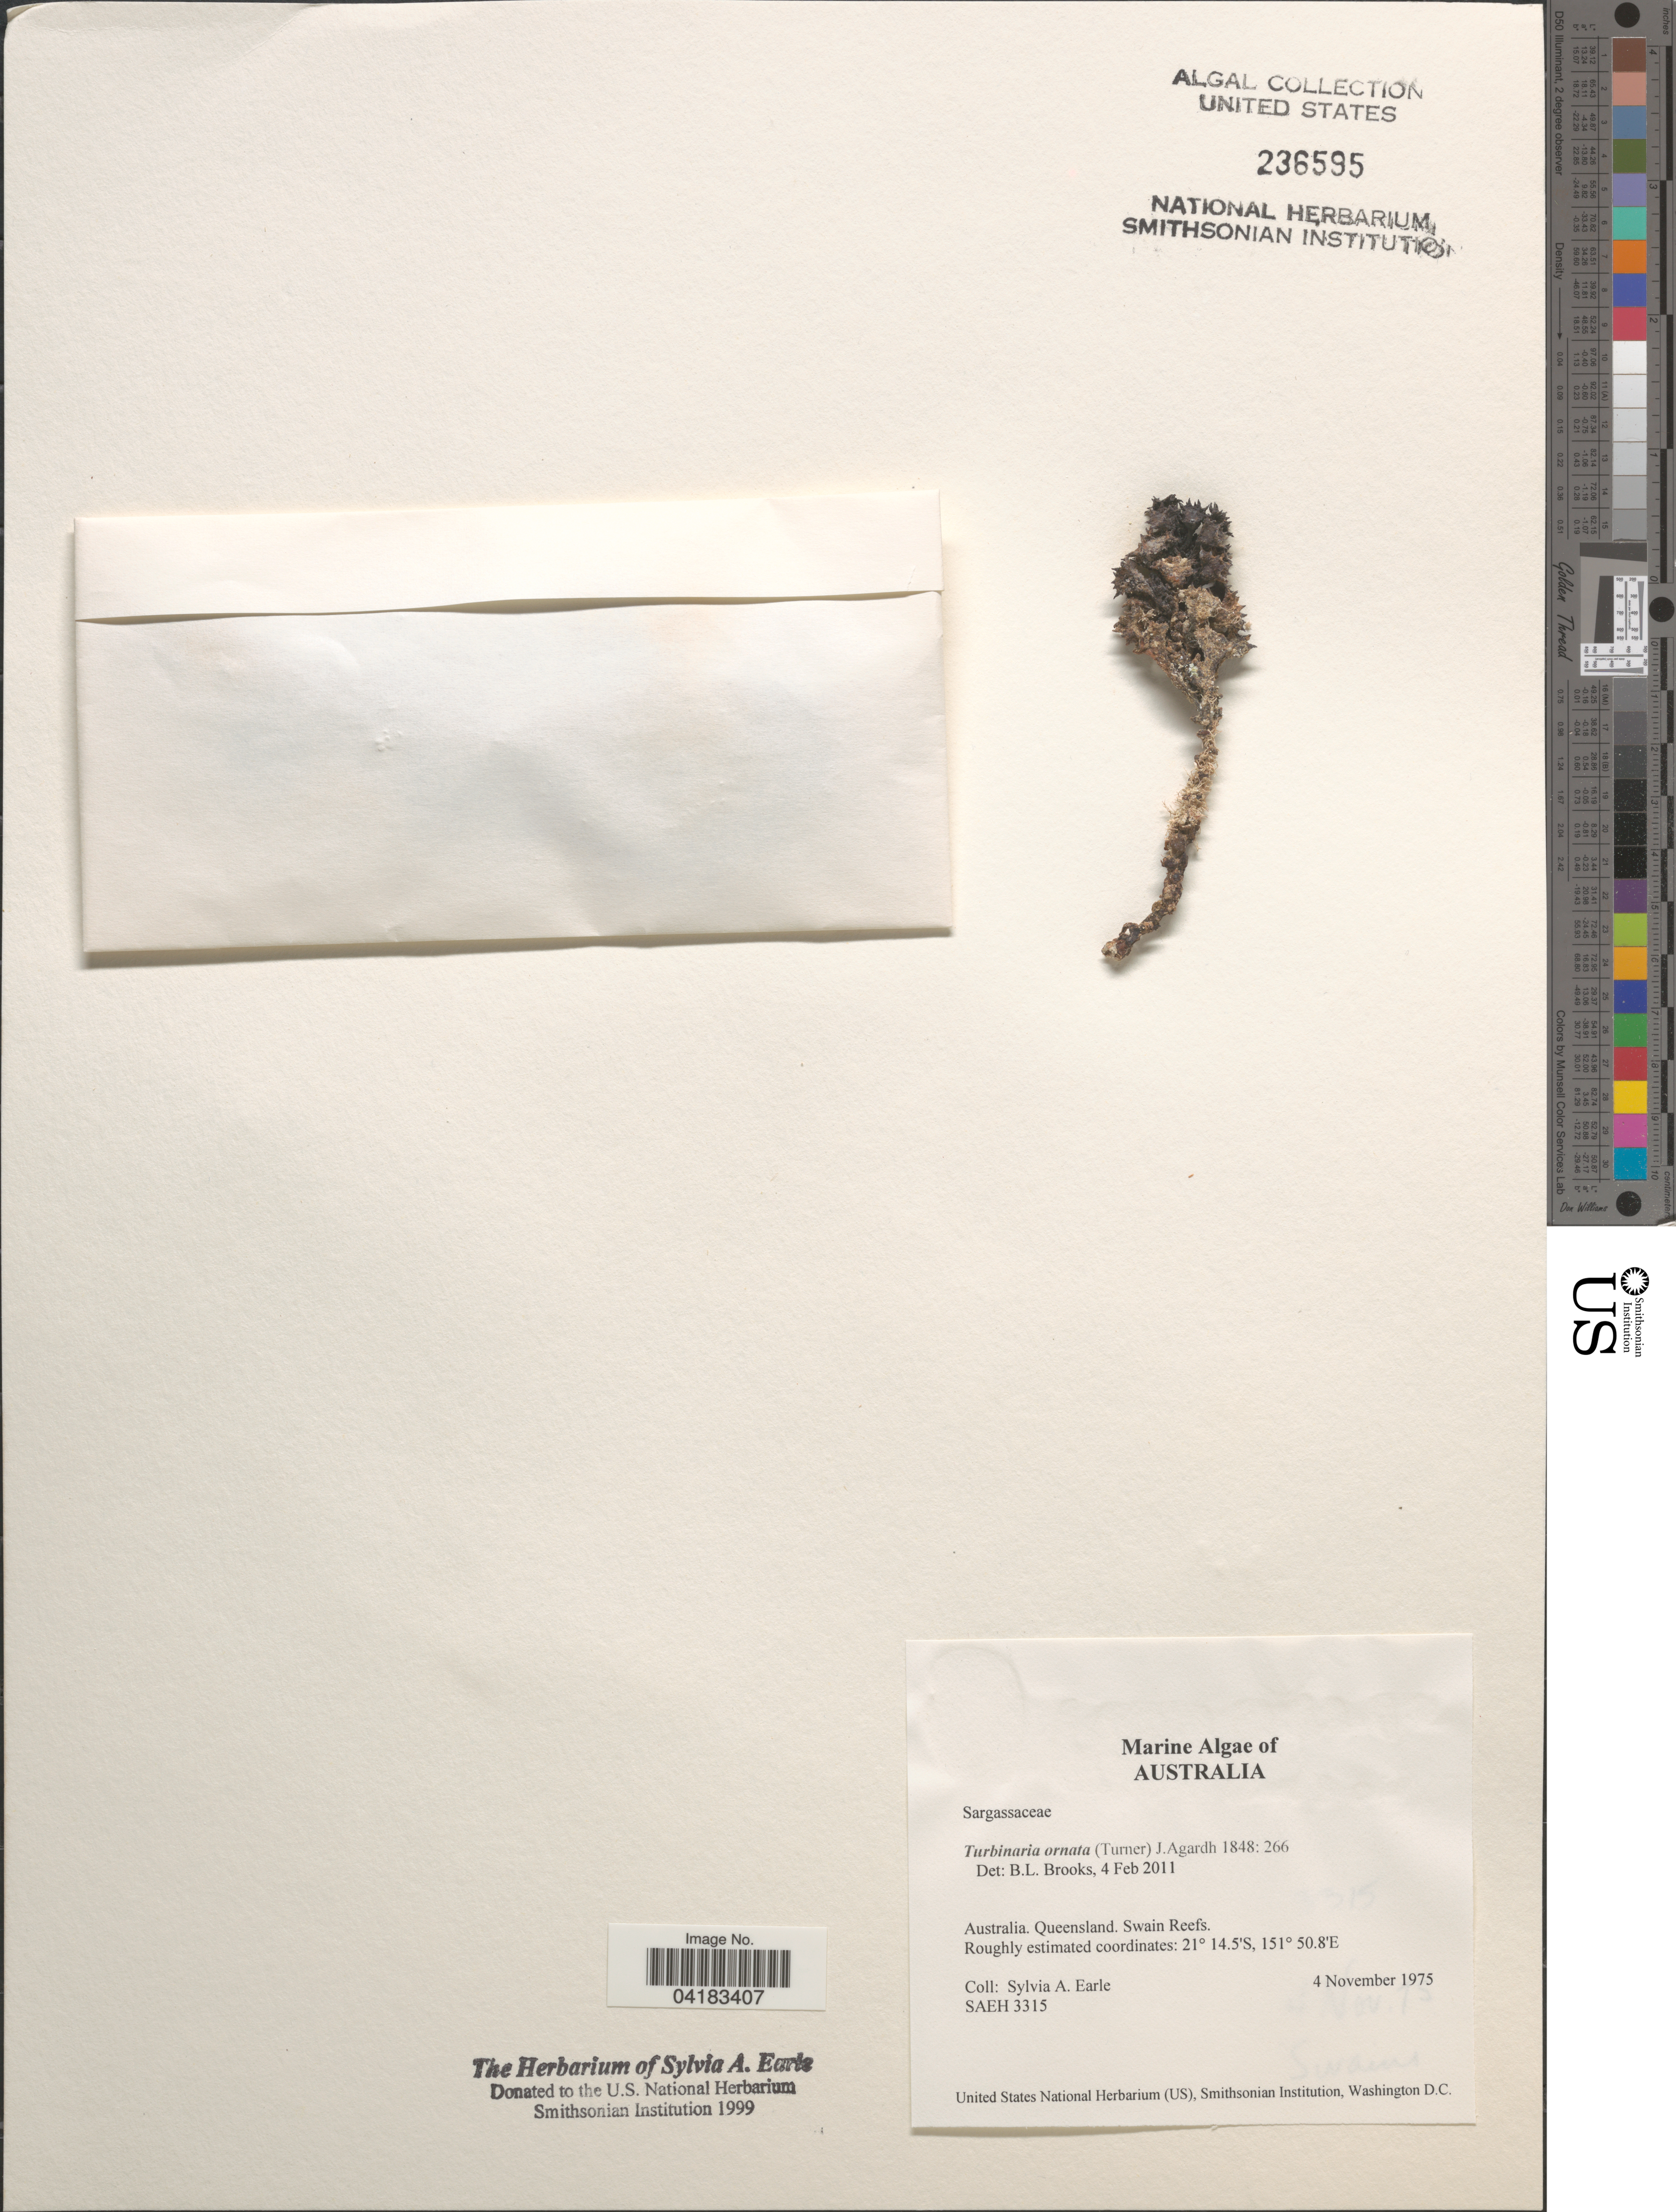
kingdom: Chromista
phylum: Ochrophyta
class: Phaeophyceae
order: Fucales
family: Sargassaceae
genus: Turbinaria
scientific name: Turbinaria ornata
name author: (Turner) J. Agardh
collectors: S. A. Earle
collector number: SAEH3315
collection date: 1975-11-04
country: Australia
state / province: Queensland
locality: Swain Reefs.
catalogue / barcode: US 236595